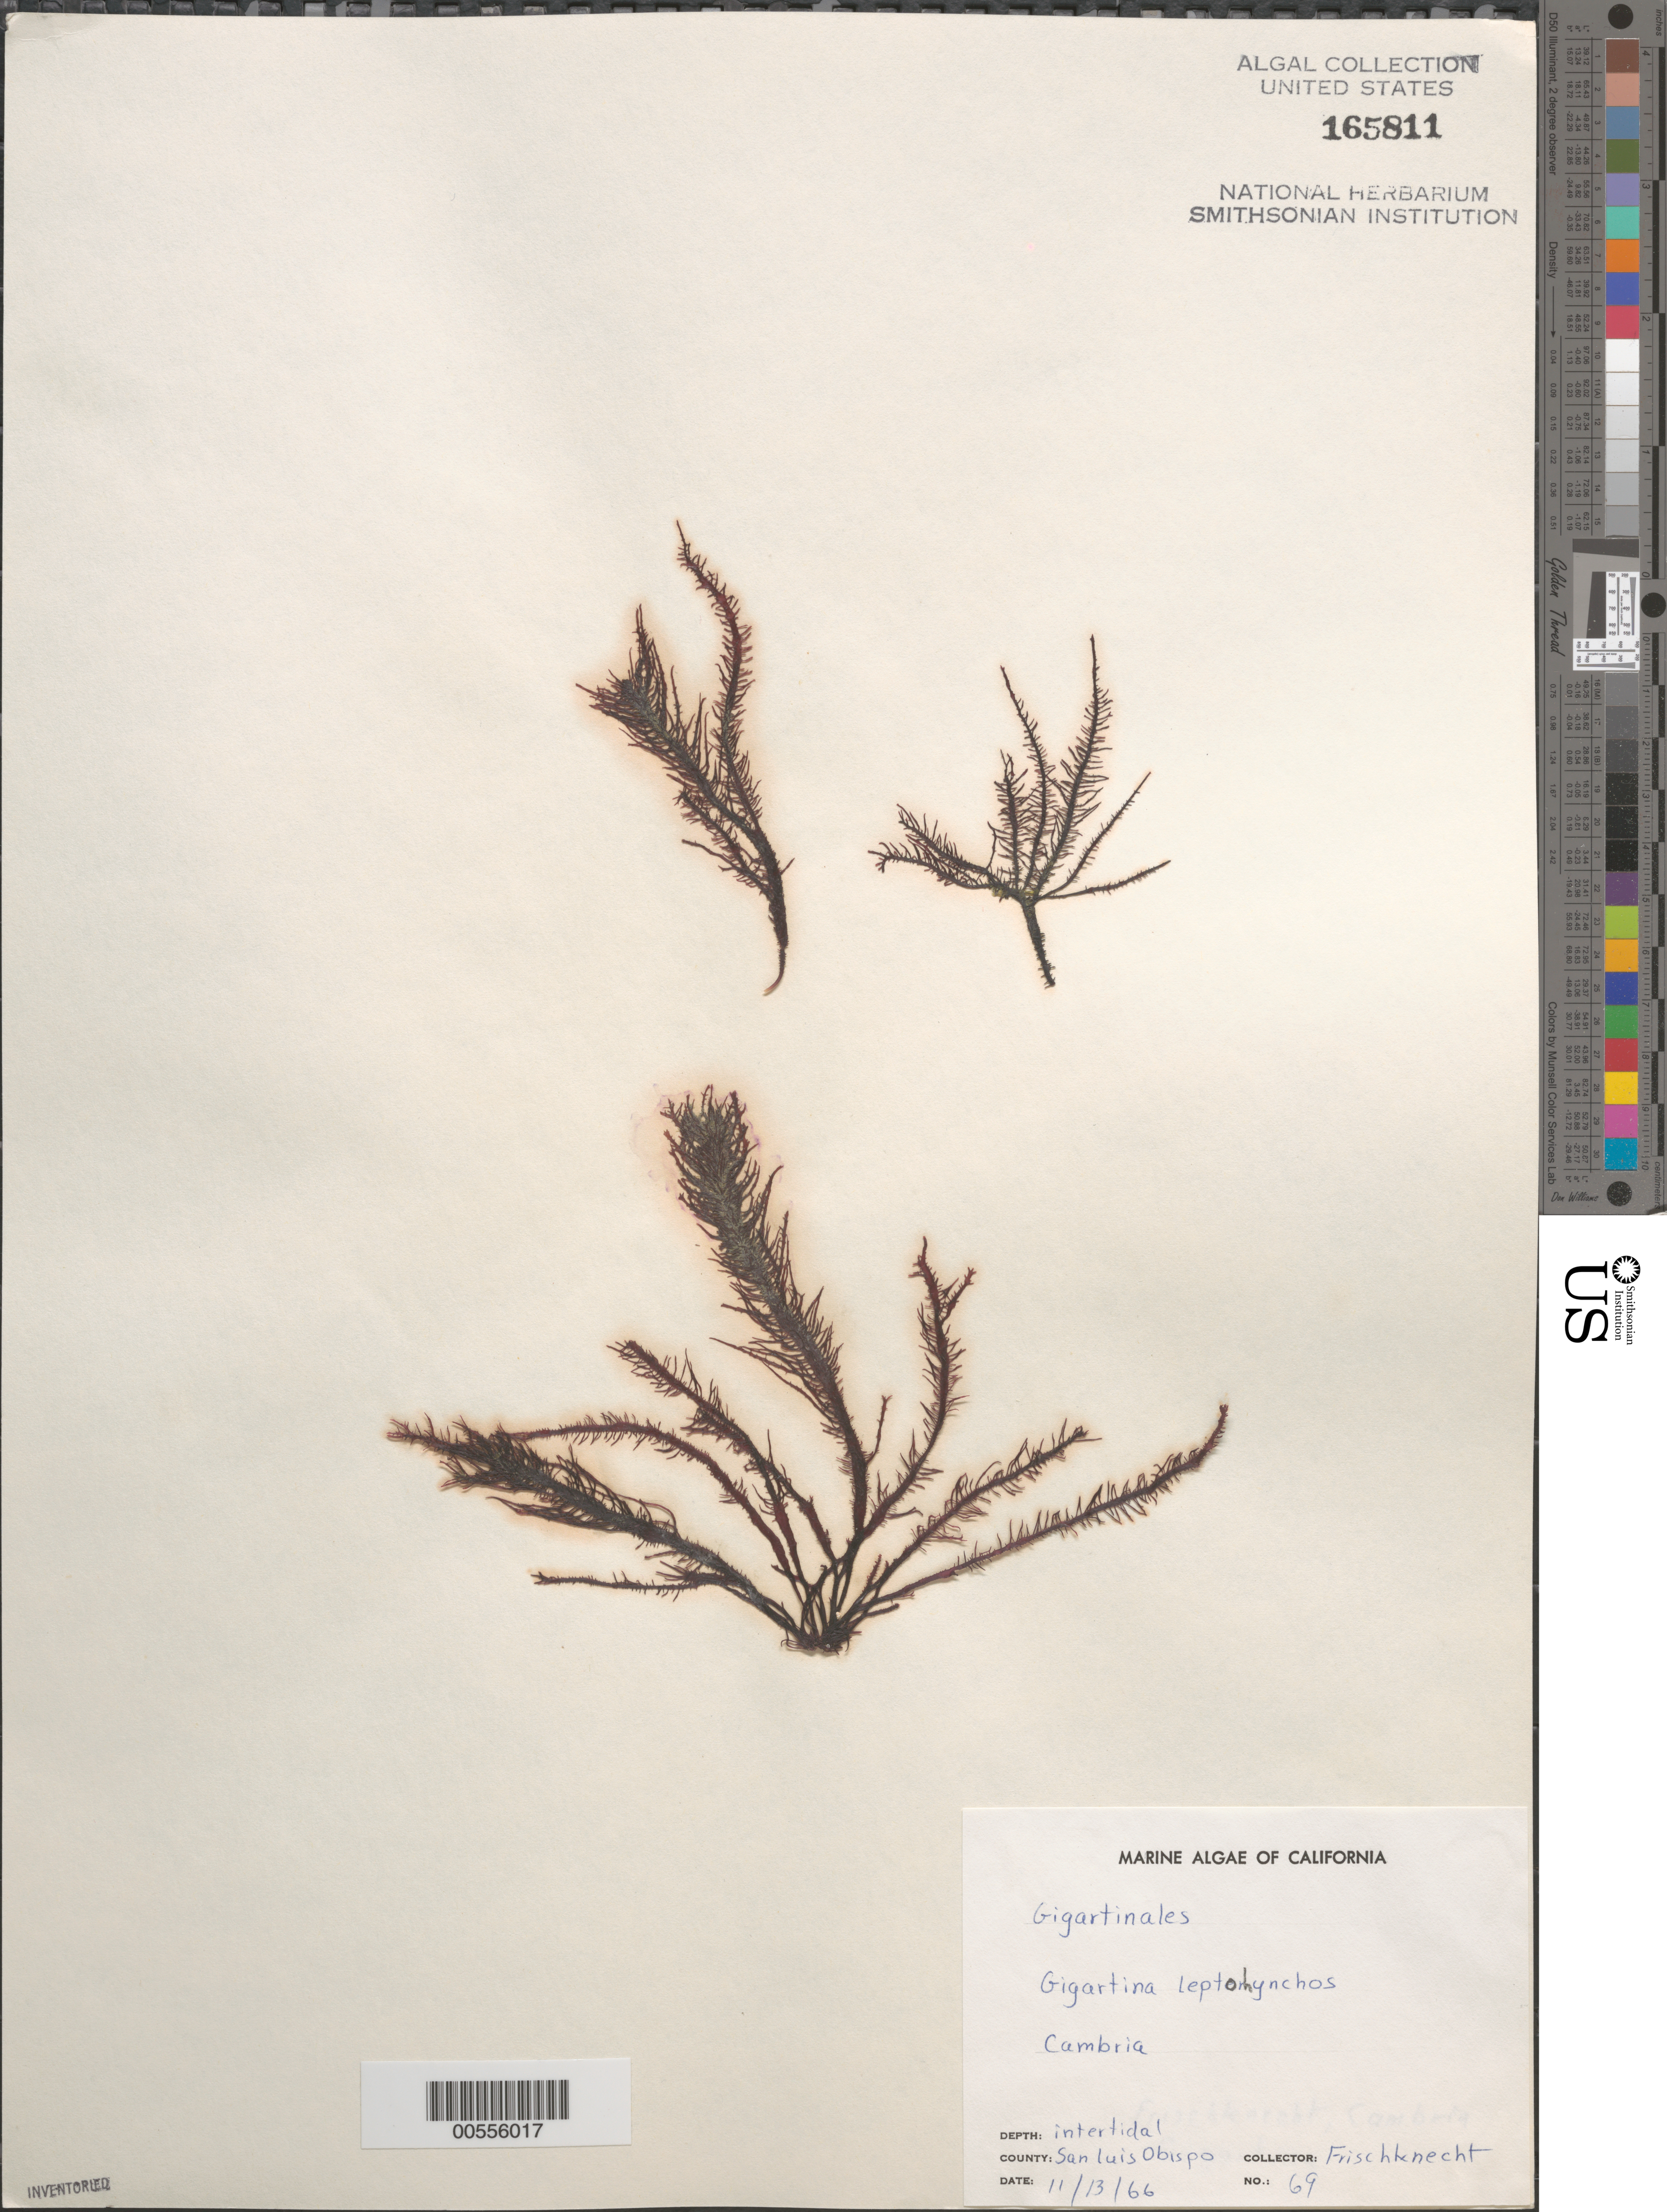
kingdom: Plantae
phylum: Rhodophyta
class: Florideophyceae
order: Gigartinales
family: Gigartinaceae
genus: Mazzaella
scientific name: Mazzaella leptorhynchos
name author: (J. Agardh) Leister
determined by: Algae name updating Project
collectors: -. Frischknecht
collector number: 69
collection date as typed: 13 Nov 1966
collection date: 1966-11-13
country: United States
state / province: California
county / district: San Luis Obispo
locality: Cambria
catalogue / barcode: US 165811